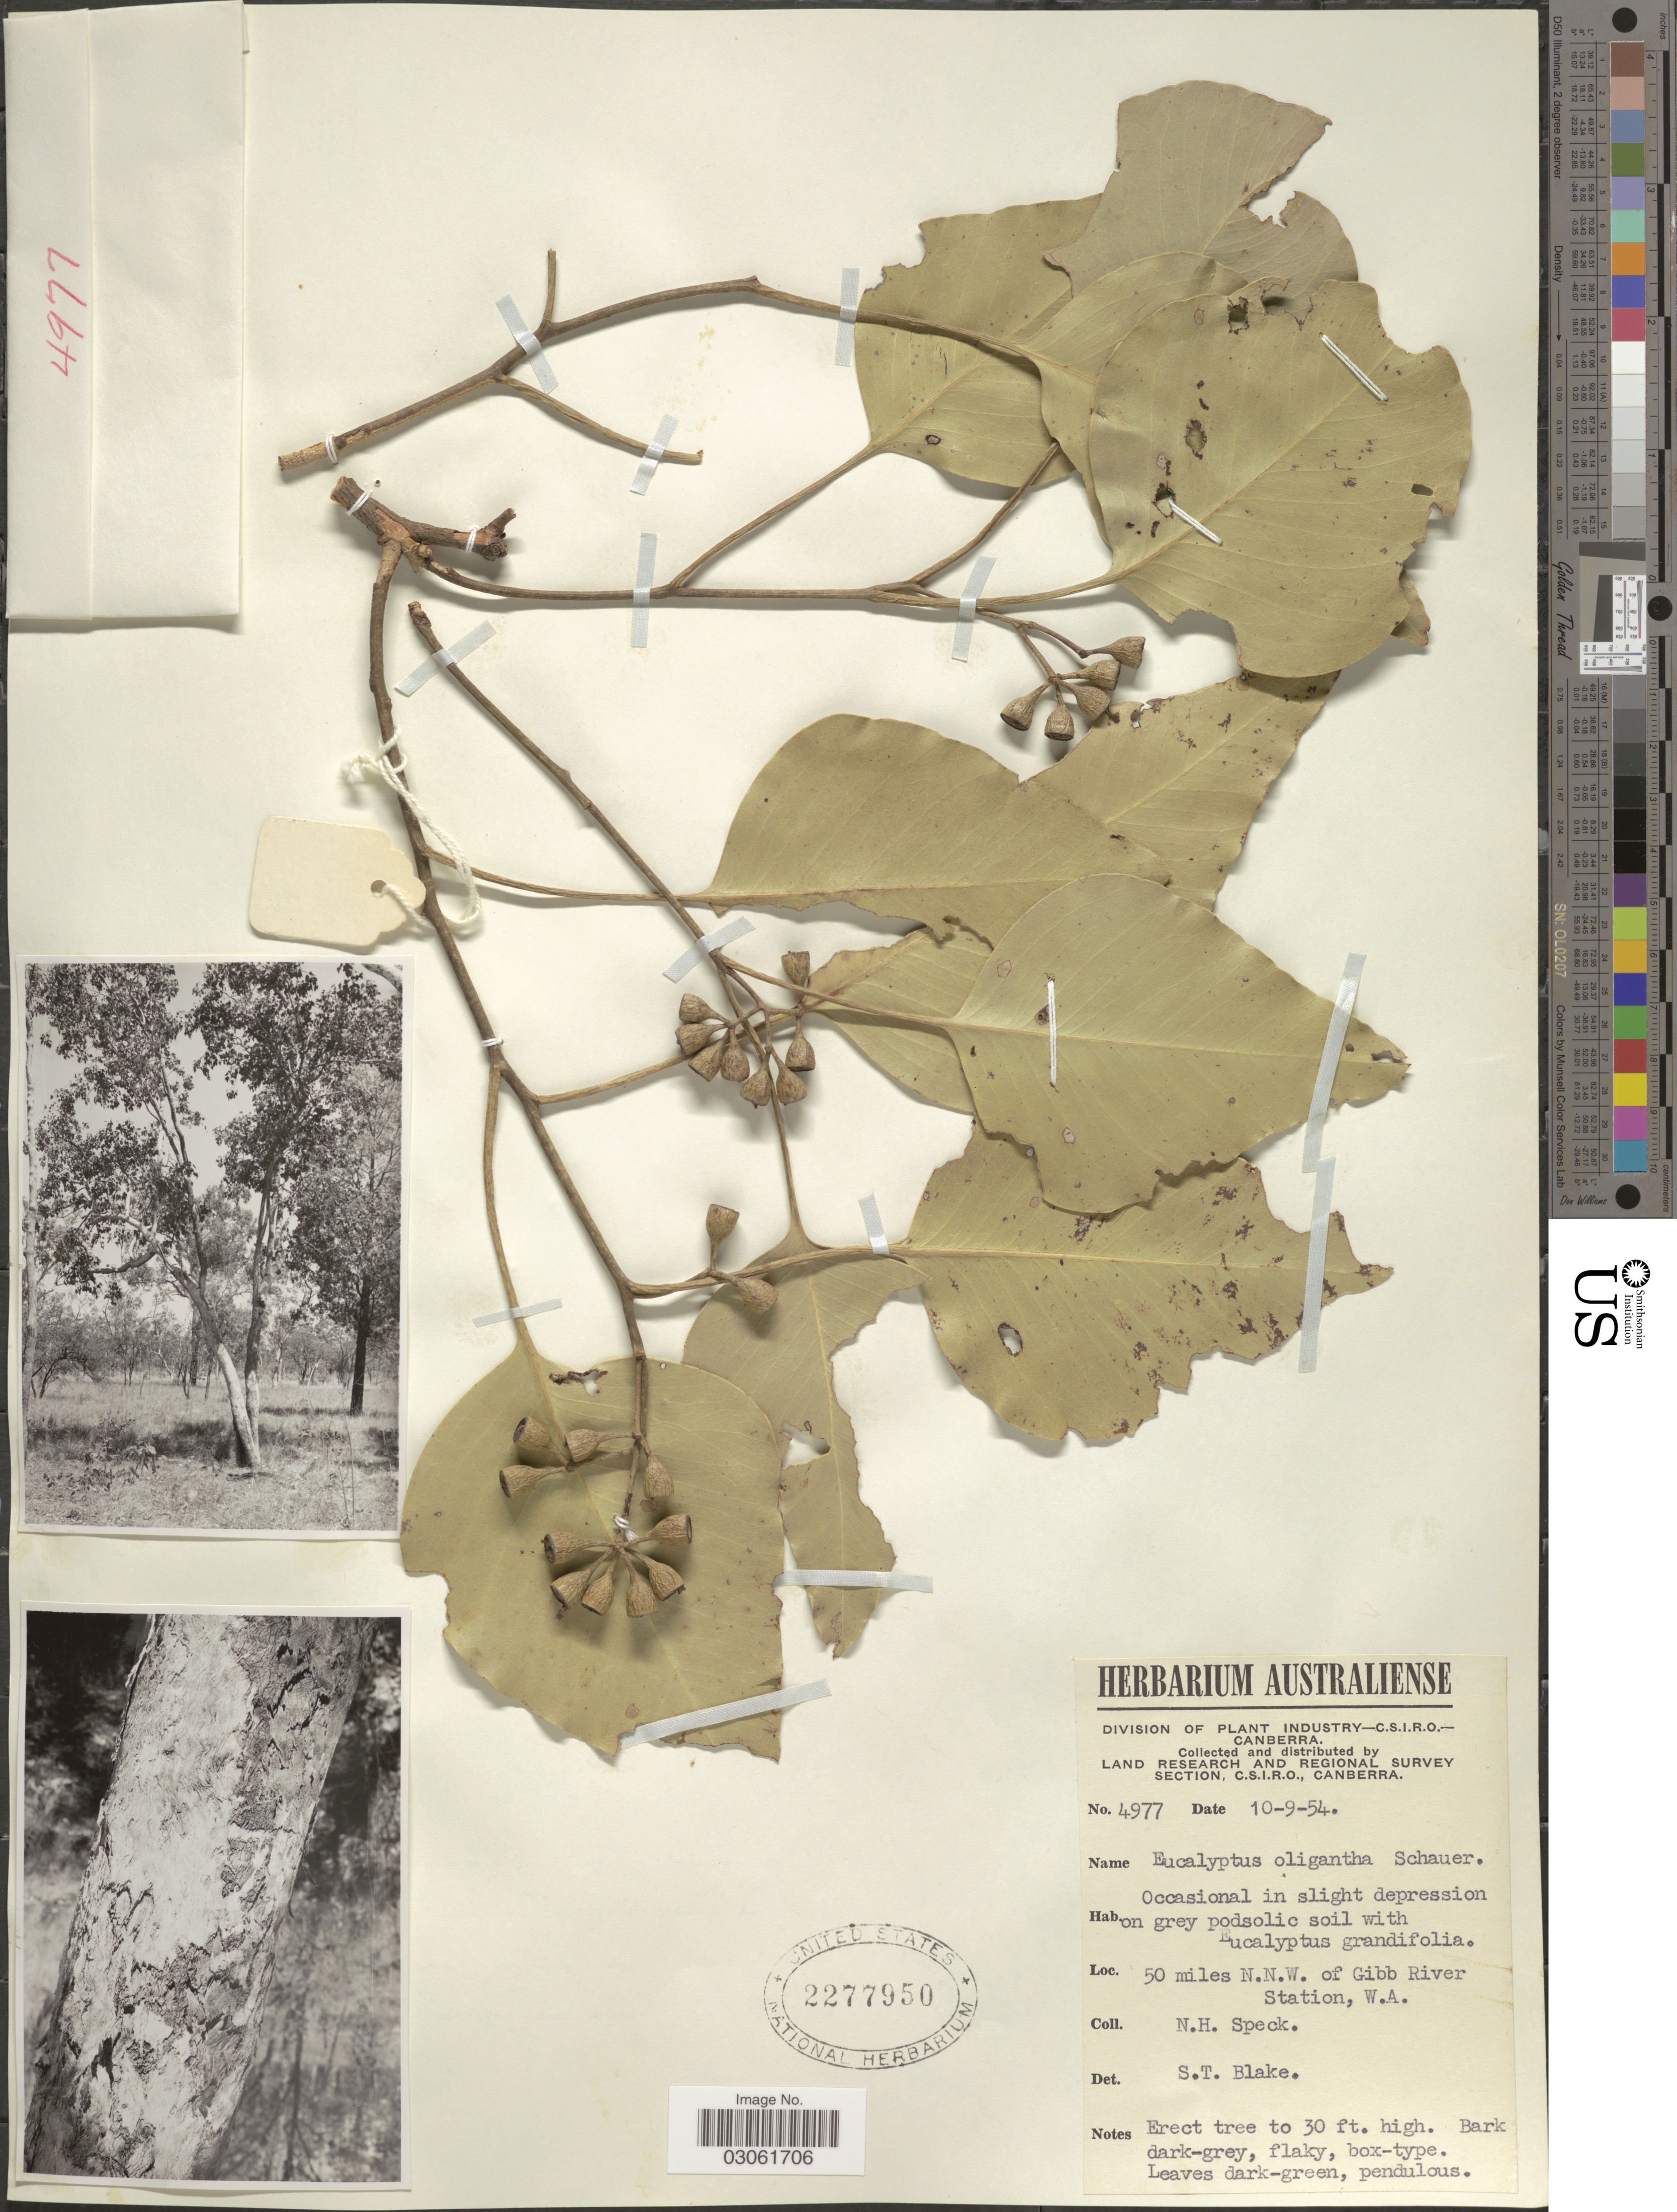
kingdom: Plantae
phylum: Tracheophyta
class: Magnoliopsida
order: Myrtales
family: Myrtaceae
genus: Eucalyptus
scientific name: Eucalyptus oligantha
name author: Schauer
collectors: N. Speck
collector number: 4977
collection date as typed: Transcribed d/m/y: 10/9/54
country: Australia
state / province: Western Australia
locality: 50 miles N.N.W. of Gibb River Station.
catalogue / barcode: US 2277950